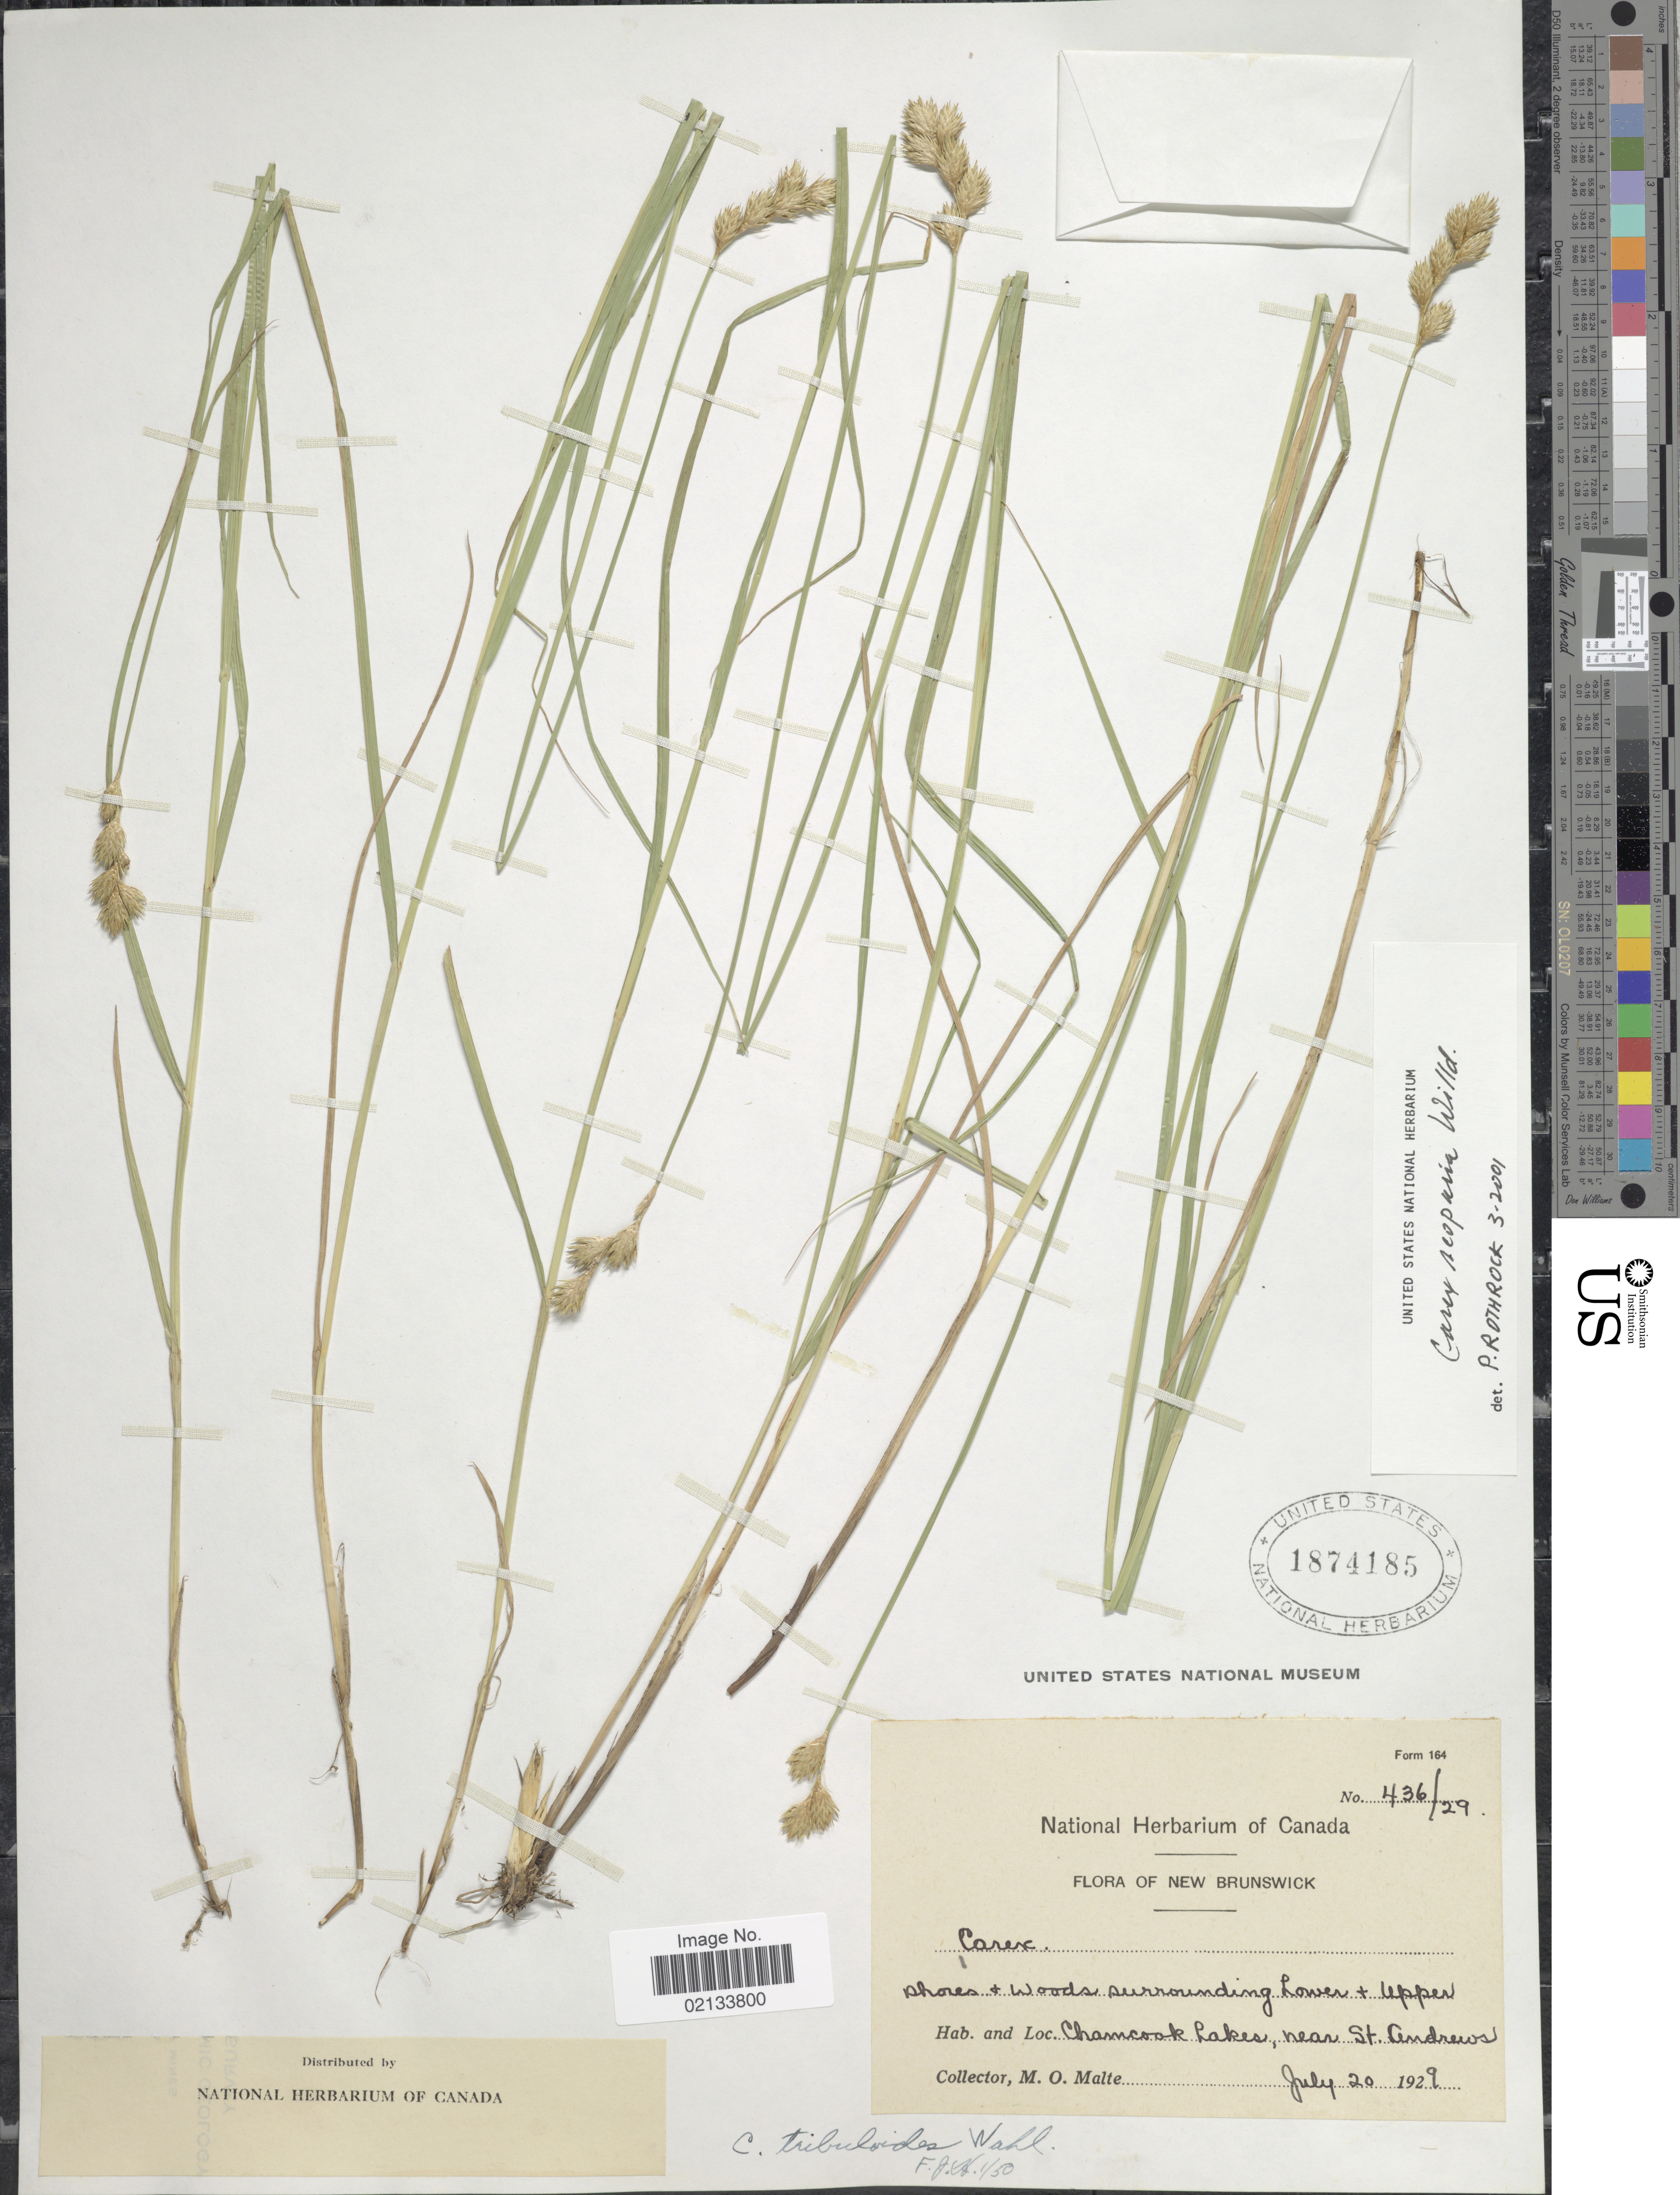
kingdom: Plantae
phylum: Tracheophyta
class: Liliopsida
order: Poales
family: Cyperaceae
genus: Carex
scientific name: Carex scoparia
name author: Schkuhr ex Willd.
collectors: M. O. Malte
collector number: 436/29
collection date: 1929-07-20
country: Canada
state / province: New Brunswick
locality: Shores + woods surrounding Lower + Upper Chamcook Lakes, near St Andrews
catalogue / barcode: US 1874185